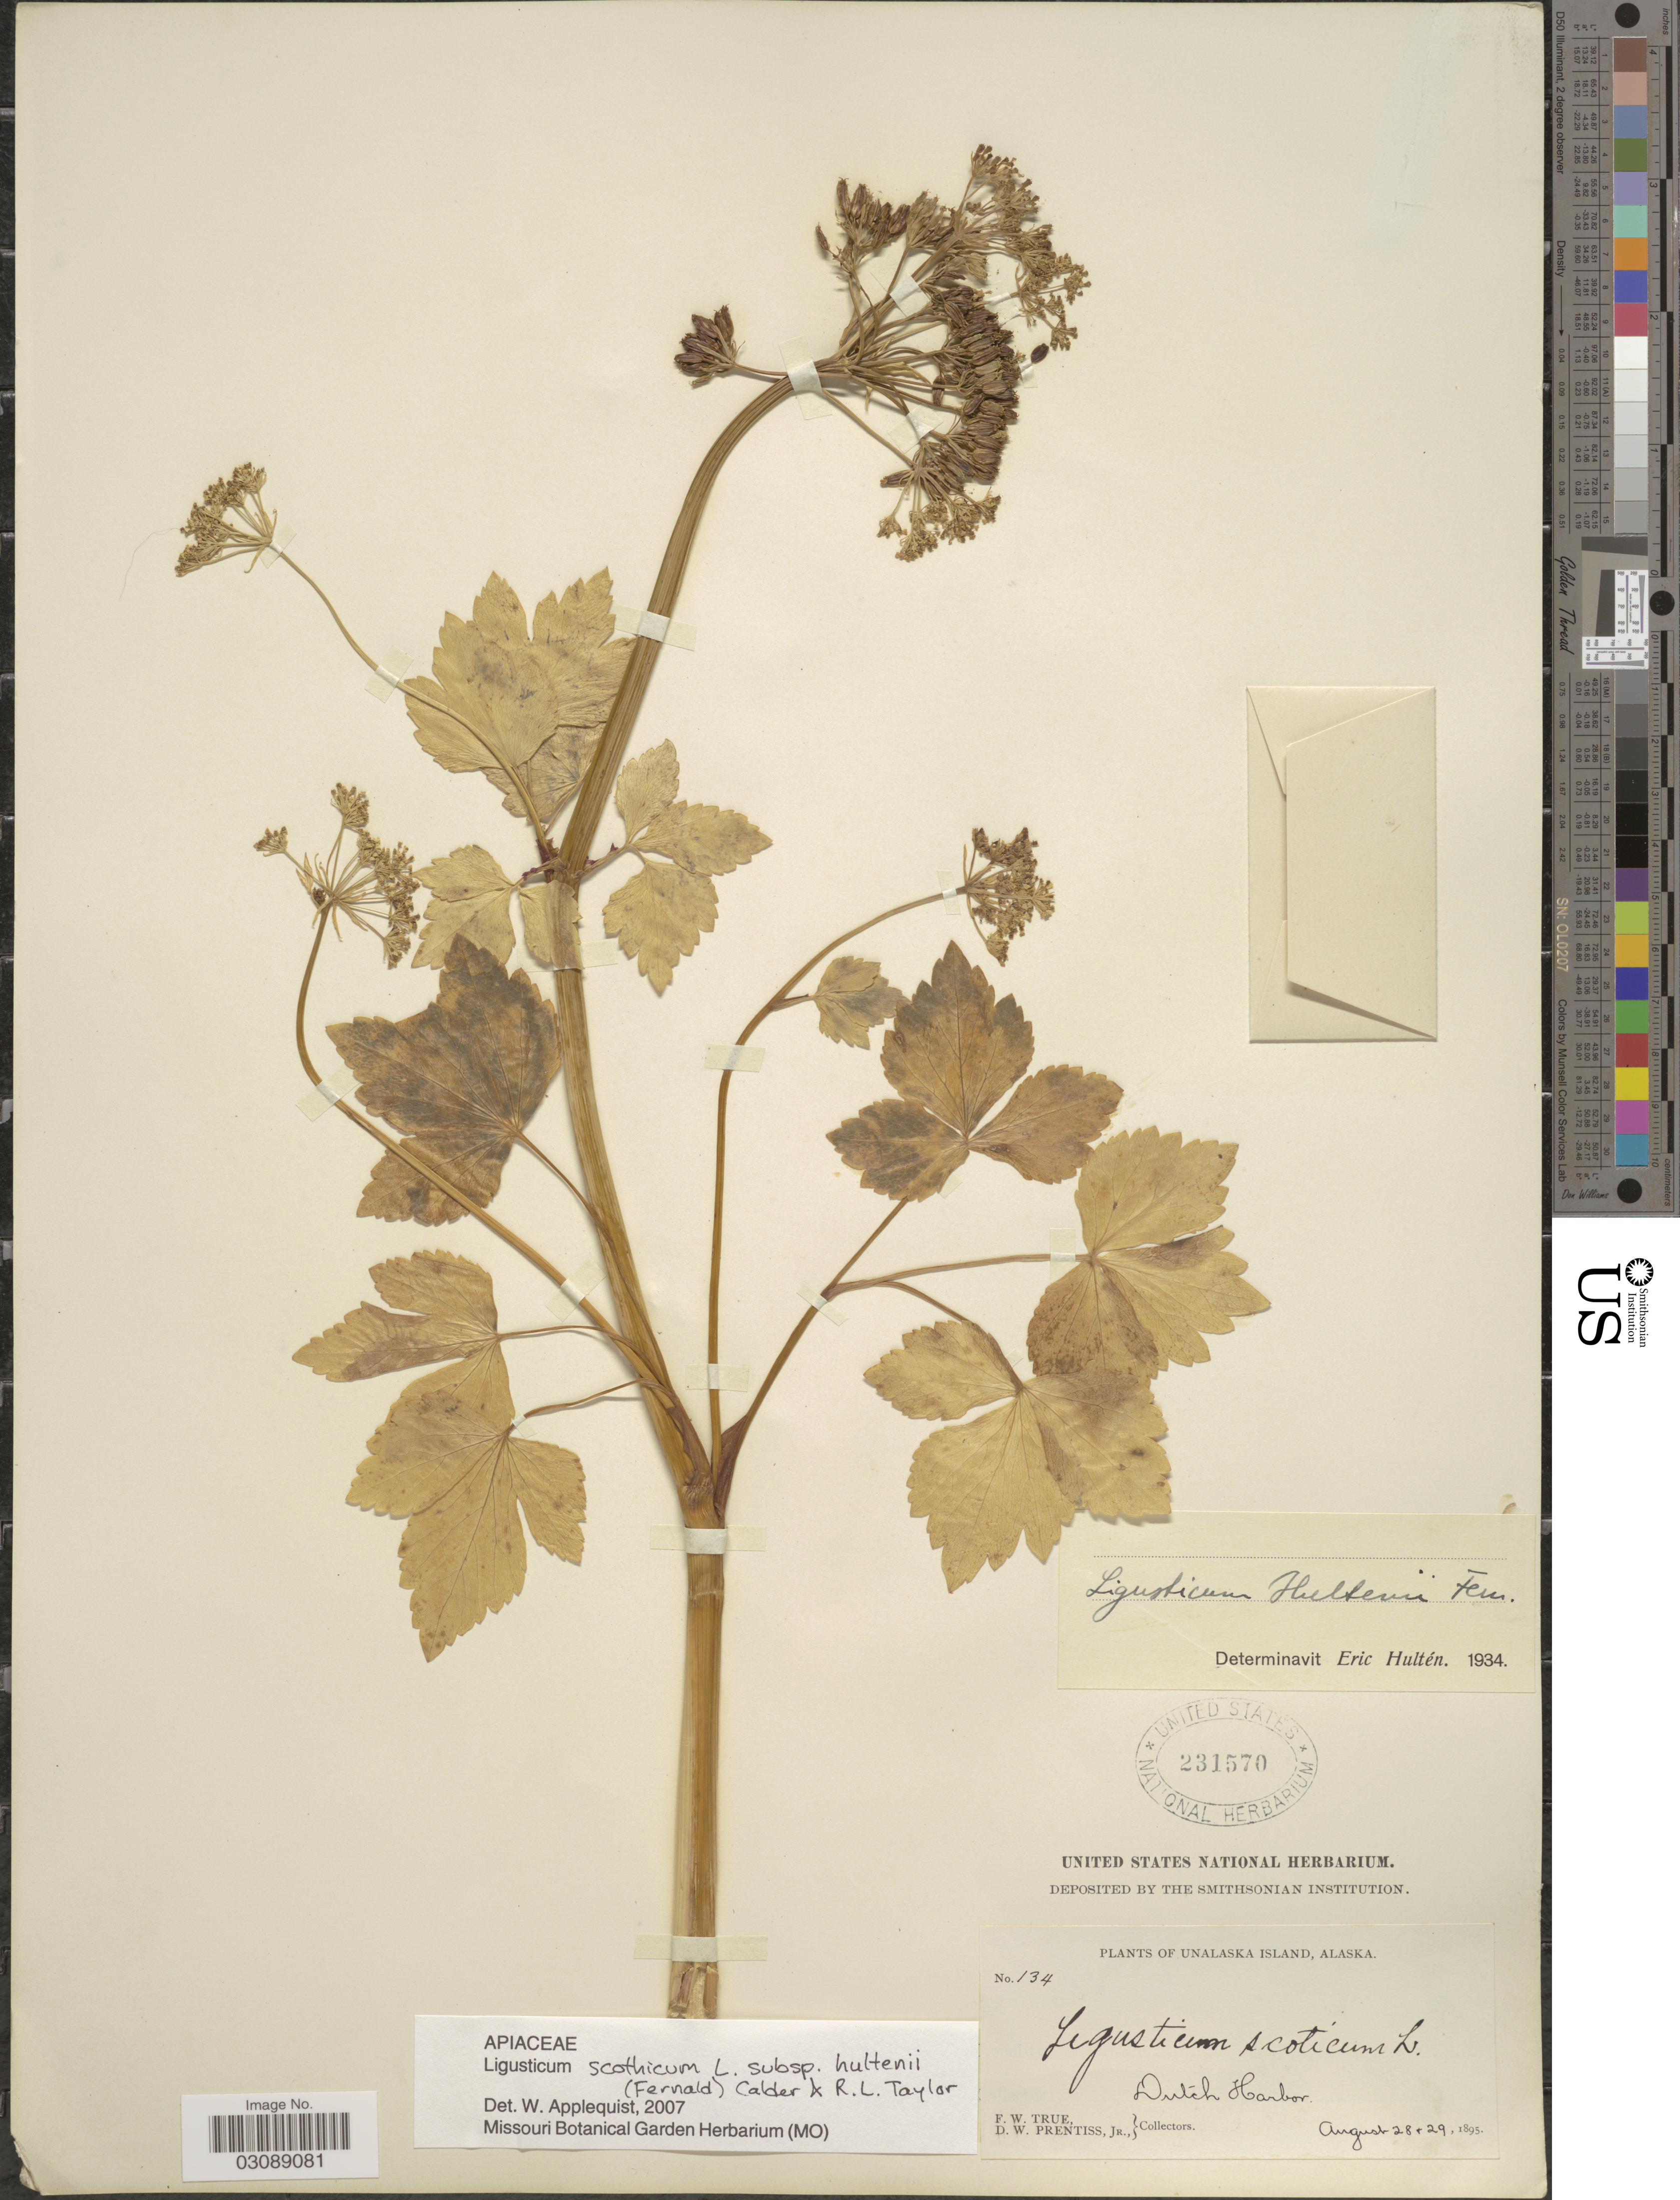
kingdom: Plantae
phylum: Tracheophyta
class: Magnoliopsida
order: Apiales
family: Apiaceae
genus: Ligusticum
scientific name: Ligusticum scoticum subsp. hultenii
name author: (Fernald) Calder & Roy L. Taylor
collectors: F. True & D. Prentiss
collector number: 134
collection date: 1895-08-28/1895-08-29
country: United States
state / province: Alaska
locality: Unalaska Island, Dutch Harbor.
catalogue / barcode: US 231570